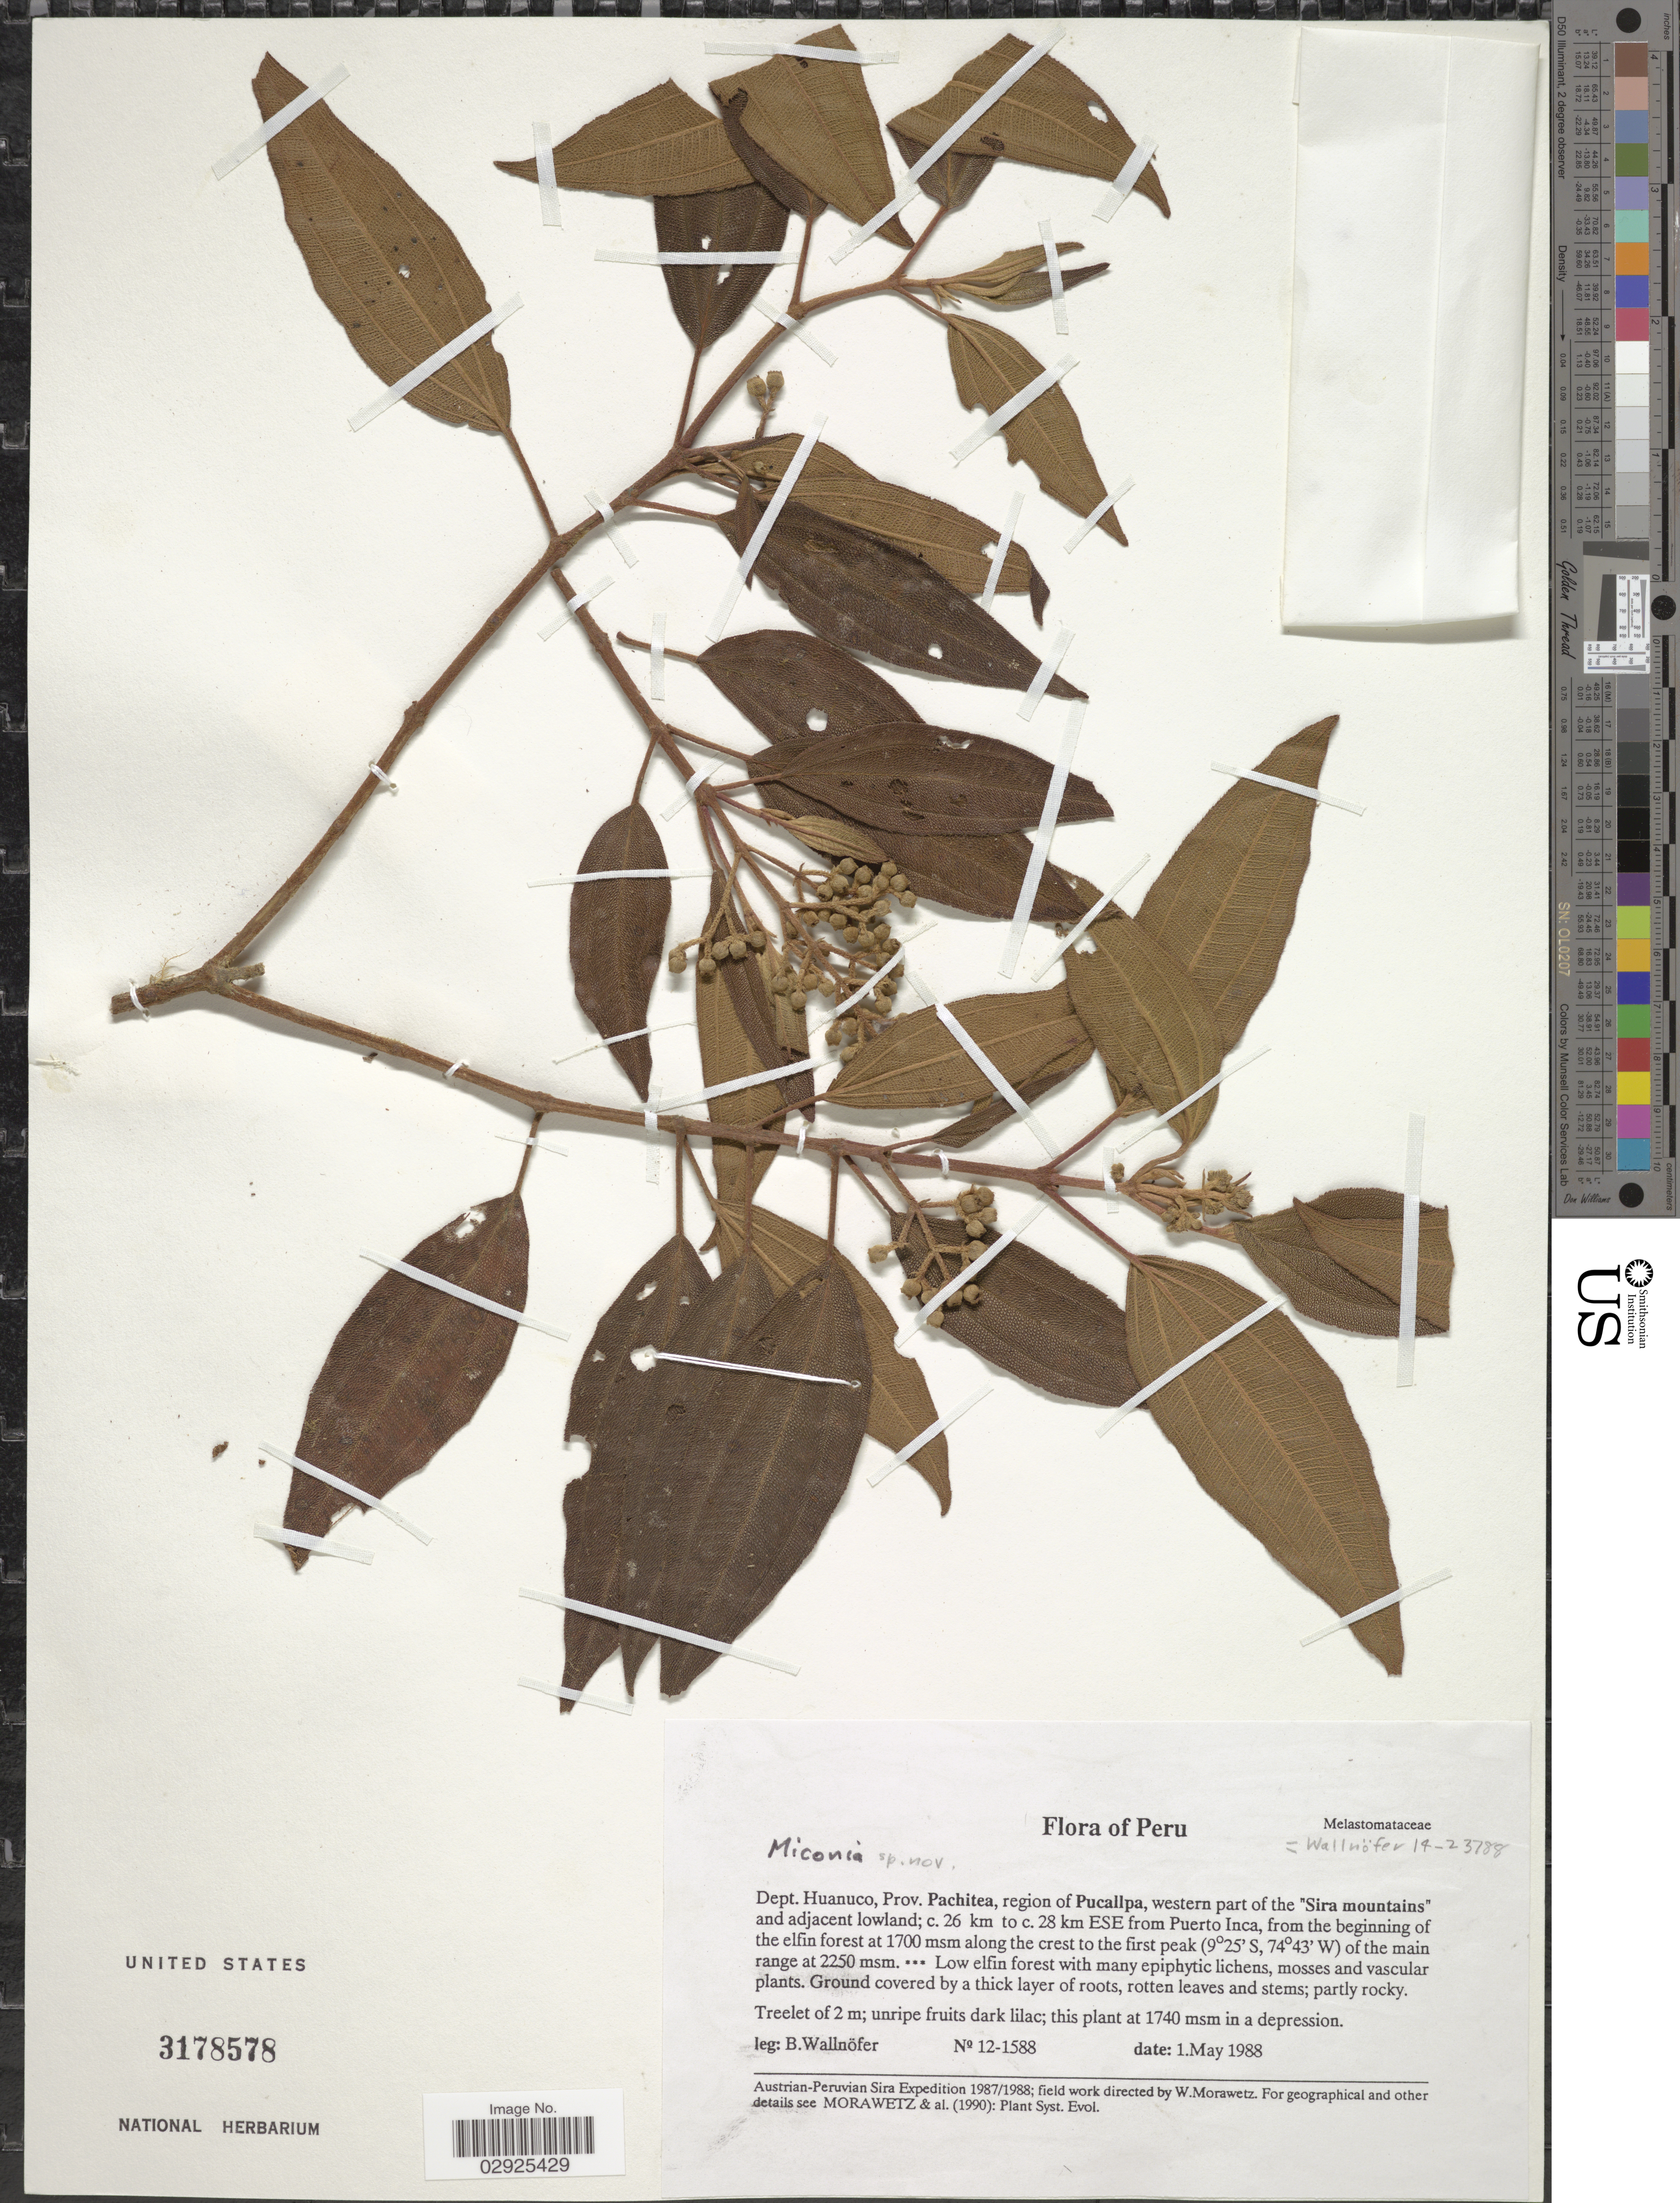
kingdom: Plantae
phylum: Tracheophyta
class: Magnoliopsida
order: Myrtales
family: Melastomataceae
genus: Miconia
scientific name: Miconia sp.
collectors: B. Wallnöfer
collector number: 12-1588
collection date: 1988-05-01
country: Peru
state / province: Huánuco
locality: Dept. Huanuco, Prov. Pachitea, region of Pucallpa, western part of the "Sira mountains" and adjacent lowland; c. 26 km SE to c. 28 km ESE of Puerto Inca, from the beginning of the Elfin Forest along the crest to the first peak of the main range.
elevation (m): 1700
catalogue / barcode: US 3178578